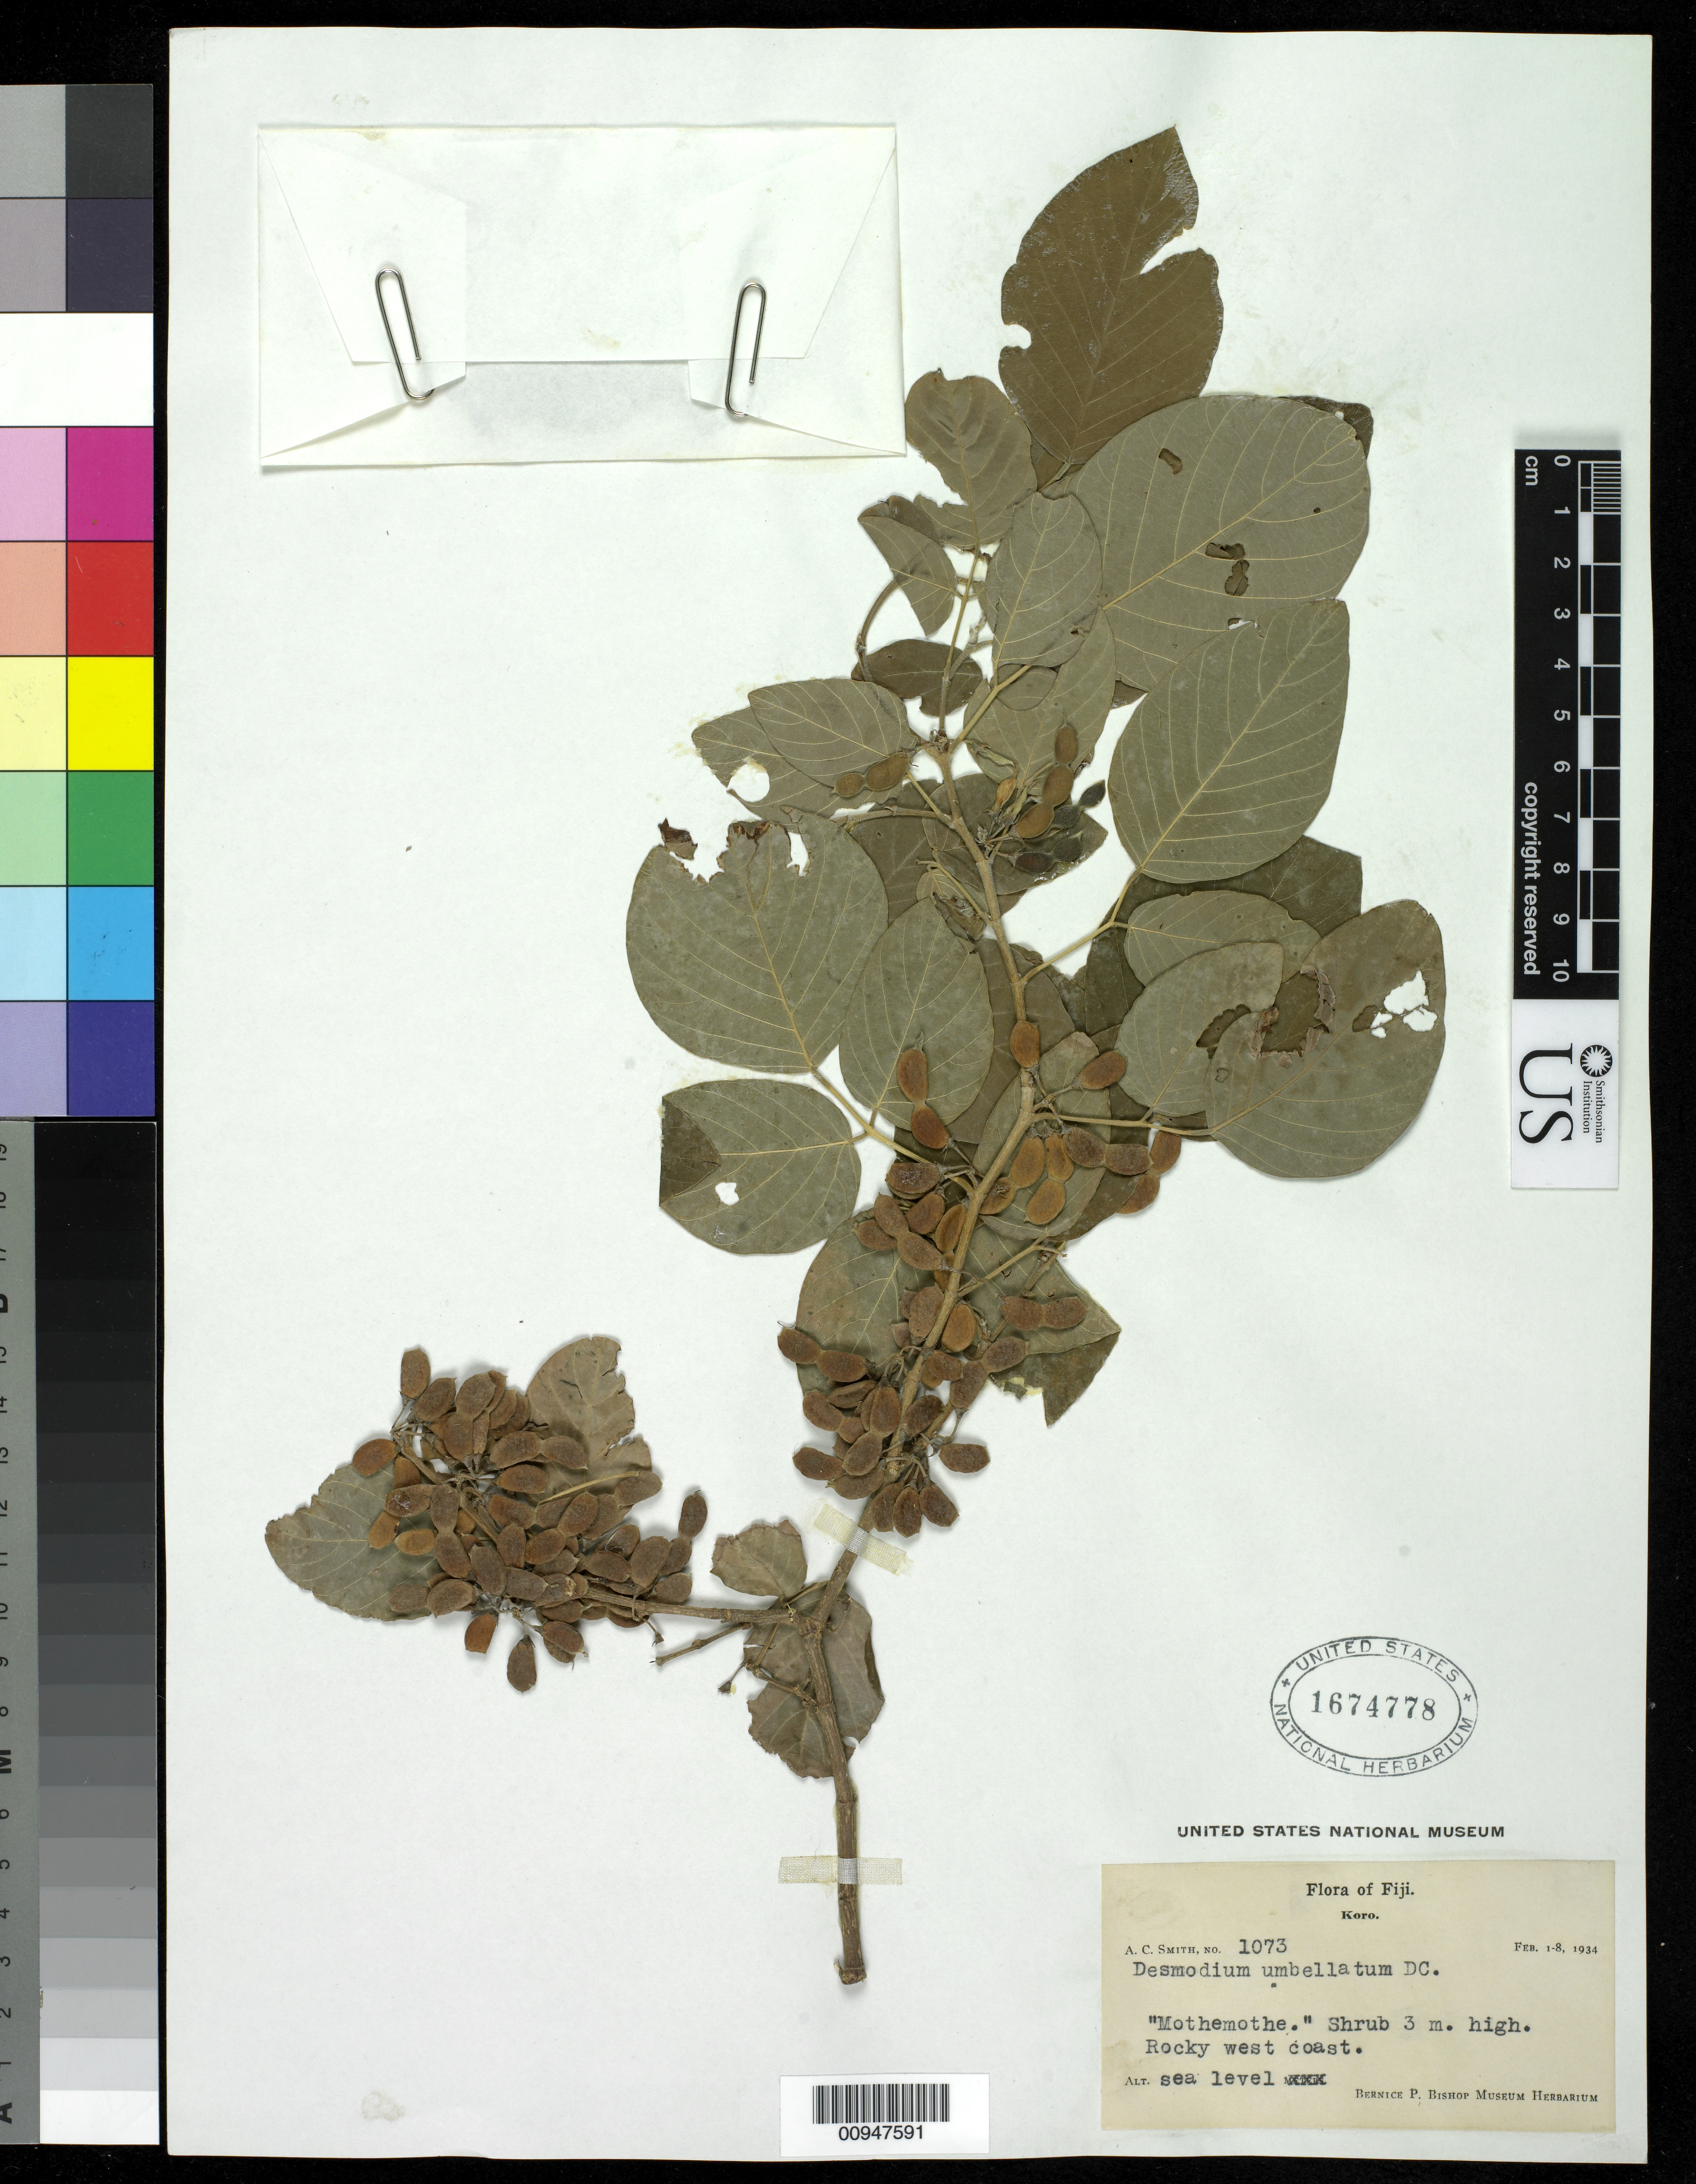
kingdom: Plantae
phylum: Tracheophyta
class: Magnoliopsida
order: Fabales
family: Fabaceae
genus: Dendrolobium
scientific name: Dendrolobium umbellatum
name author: (L.) Benth.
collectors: C. A. Smith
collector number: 1073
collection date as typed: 01 Feb 1934 to 08 Feb 1934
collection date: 1934-02-01/1934-02-08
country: Fiji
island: Koro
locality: Koro Rocky West Coast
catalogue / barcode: US 1674778